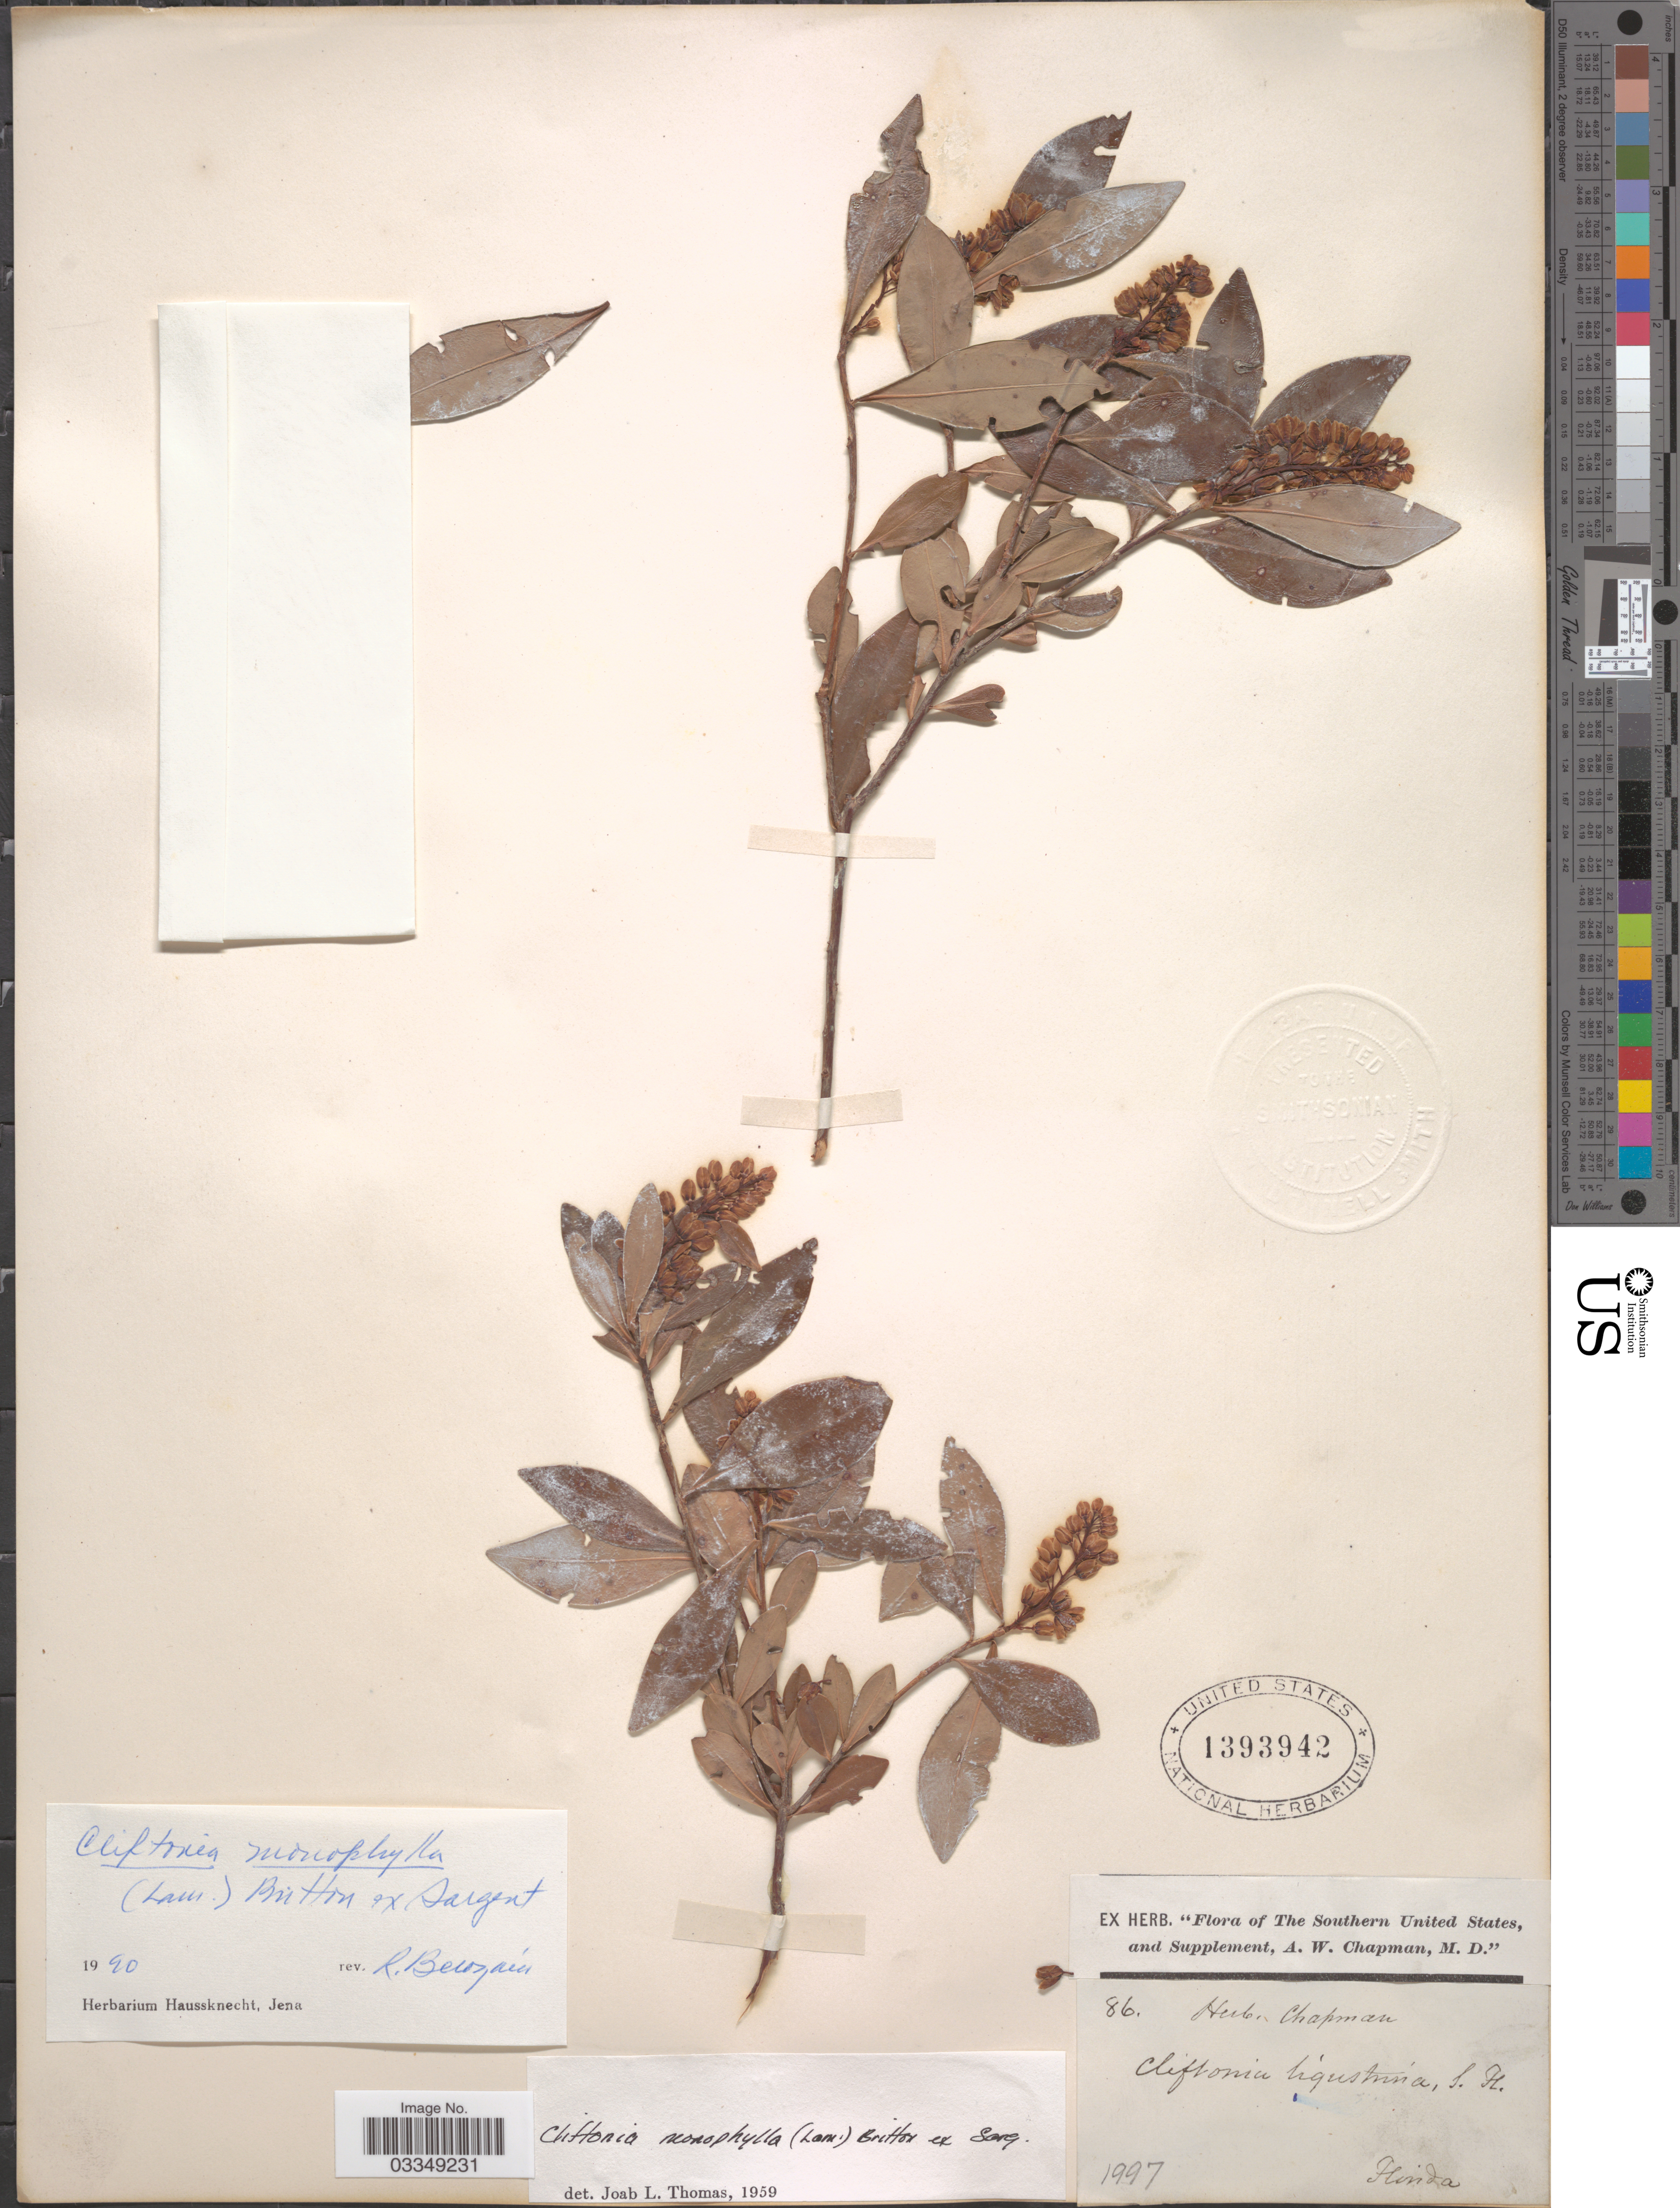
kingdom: Plantae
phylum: Tracheophyta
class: Magnoliopsida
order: Ericales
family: Cyrillaceae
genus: Cliftonia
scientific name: Cliftonia monophylla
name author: (Lam.) Britton ex Sarg.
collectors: ex herb. A.W. Chapman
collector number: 86?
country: United States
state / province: Florida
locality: Southern United States.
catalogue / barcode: US 1393942